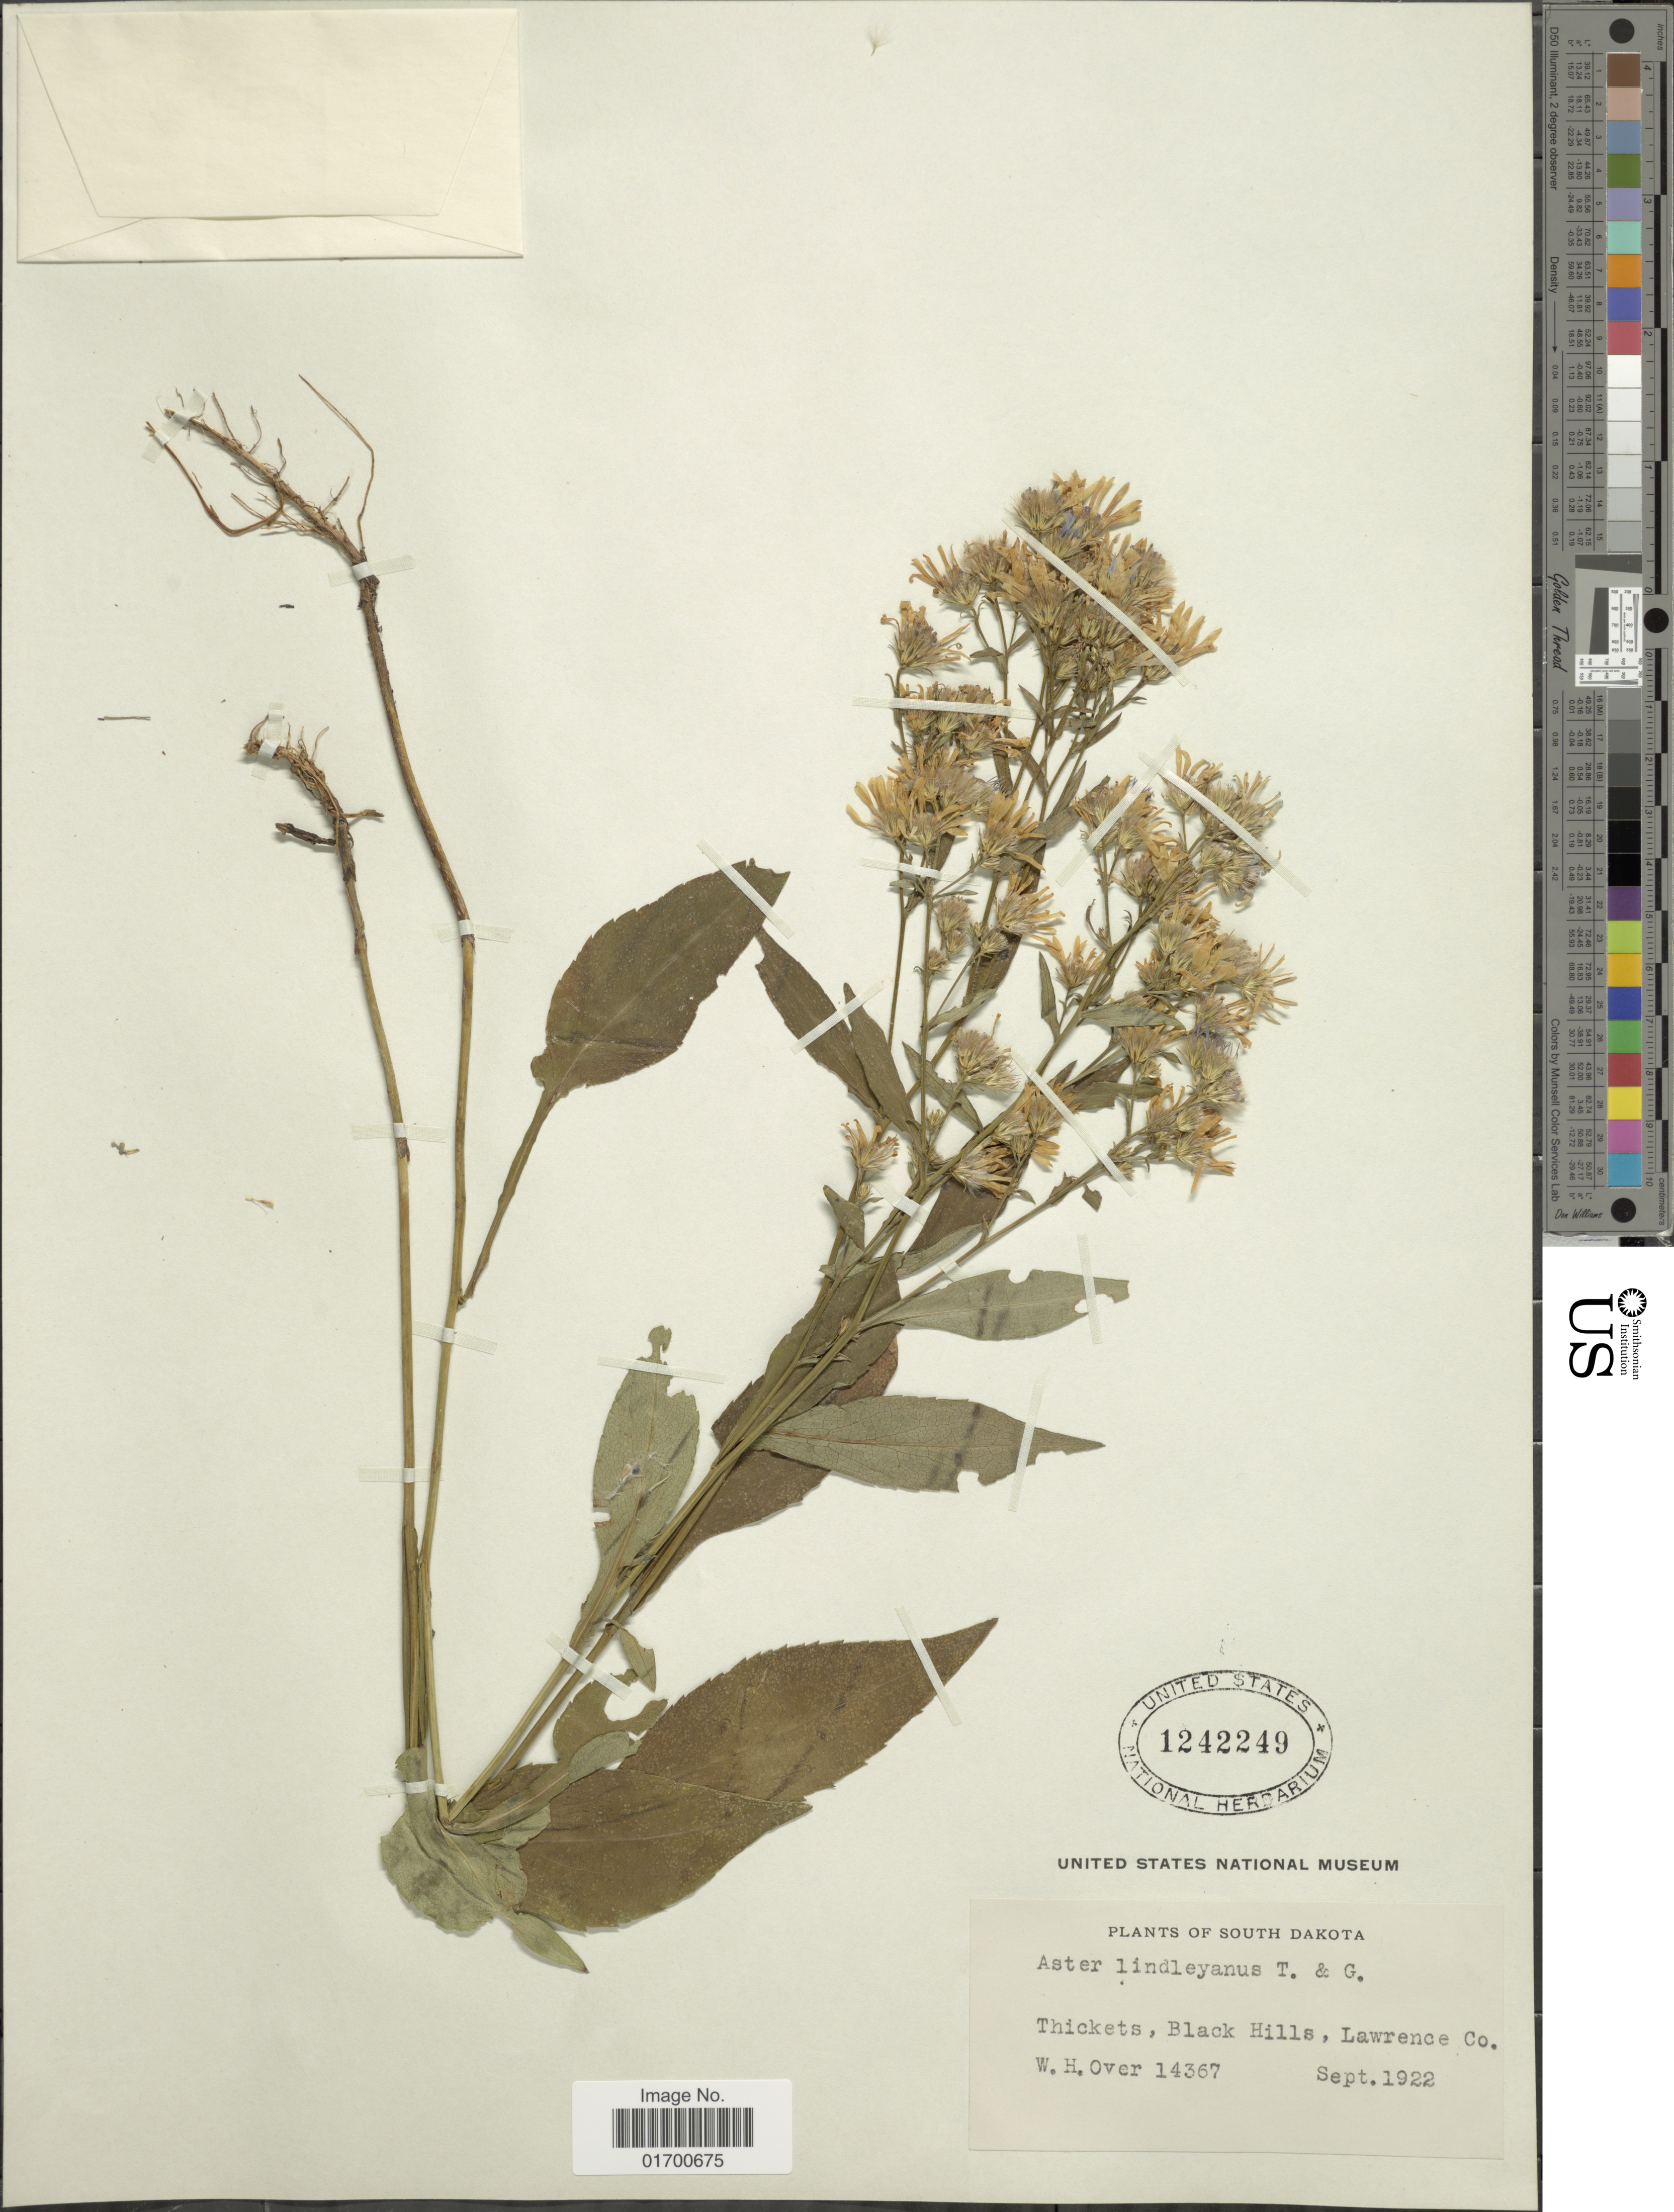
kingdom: Plantae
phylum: Tracheophyta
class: Magnoliopsida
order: Asterales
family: Asteraceae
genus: Symphyotrichum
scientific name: Symphyotrichum ciliolatum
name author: (Lindl.) Á. Löve & D. Löve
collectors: W. Over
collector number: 14367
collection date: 1922-09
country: United States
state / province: South Dakota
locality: Black Hills, Lawrence Co.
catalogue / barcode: US 1242249